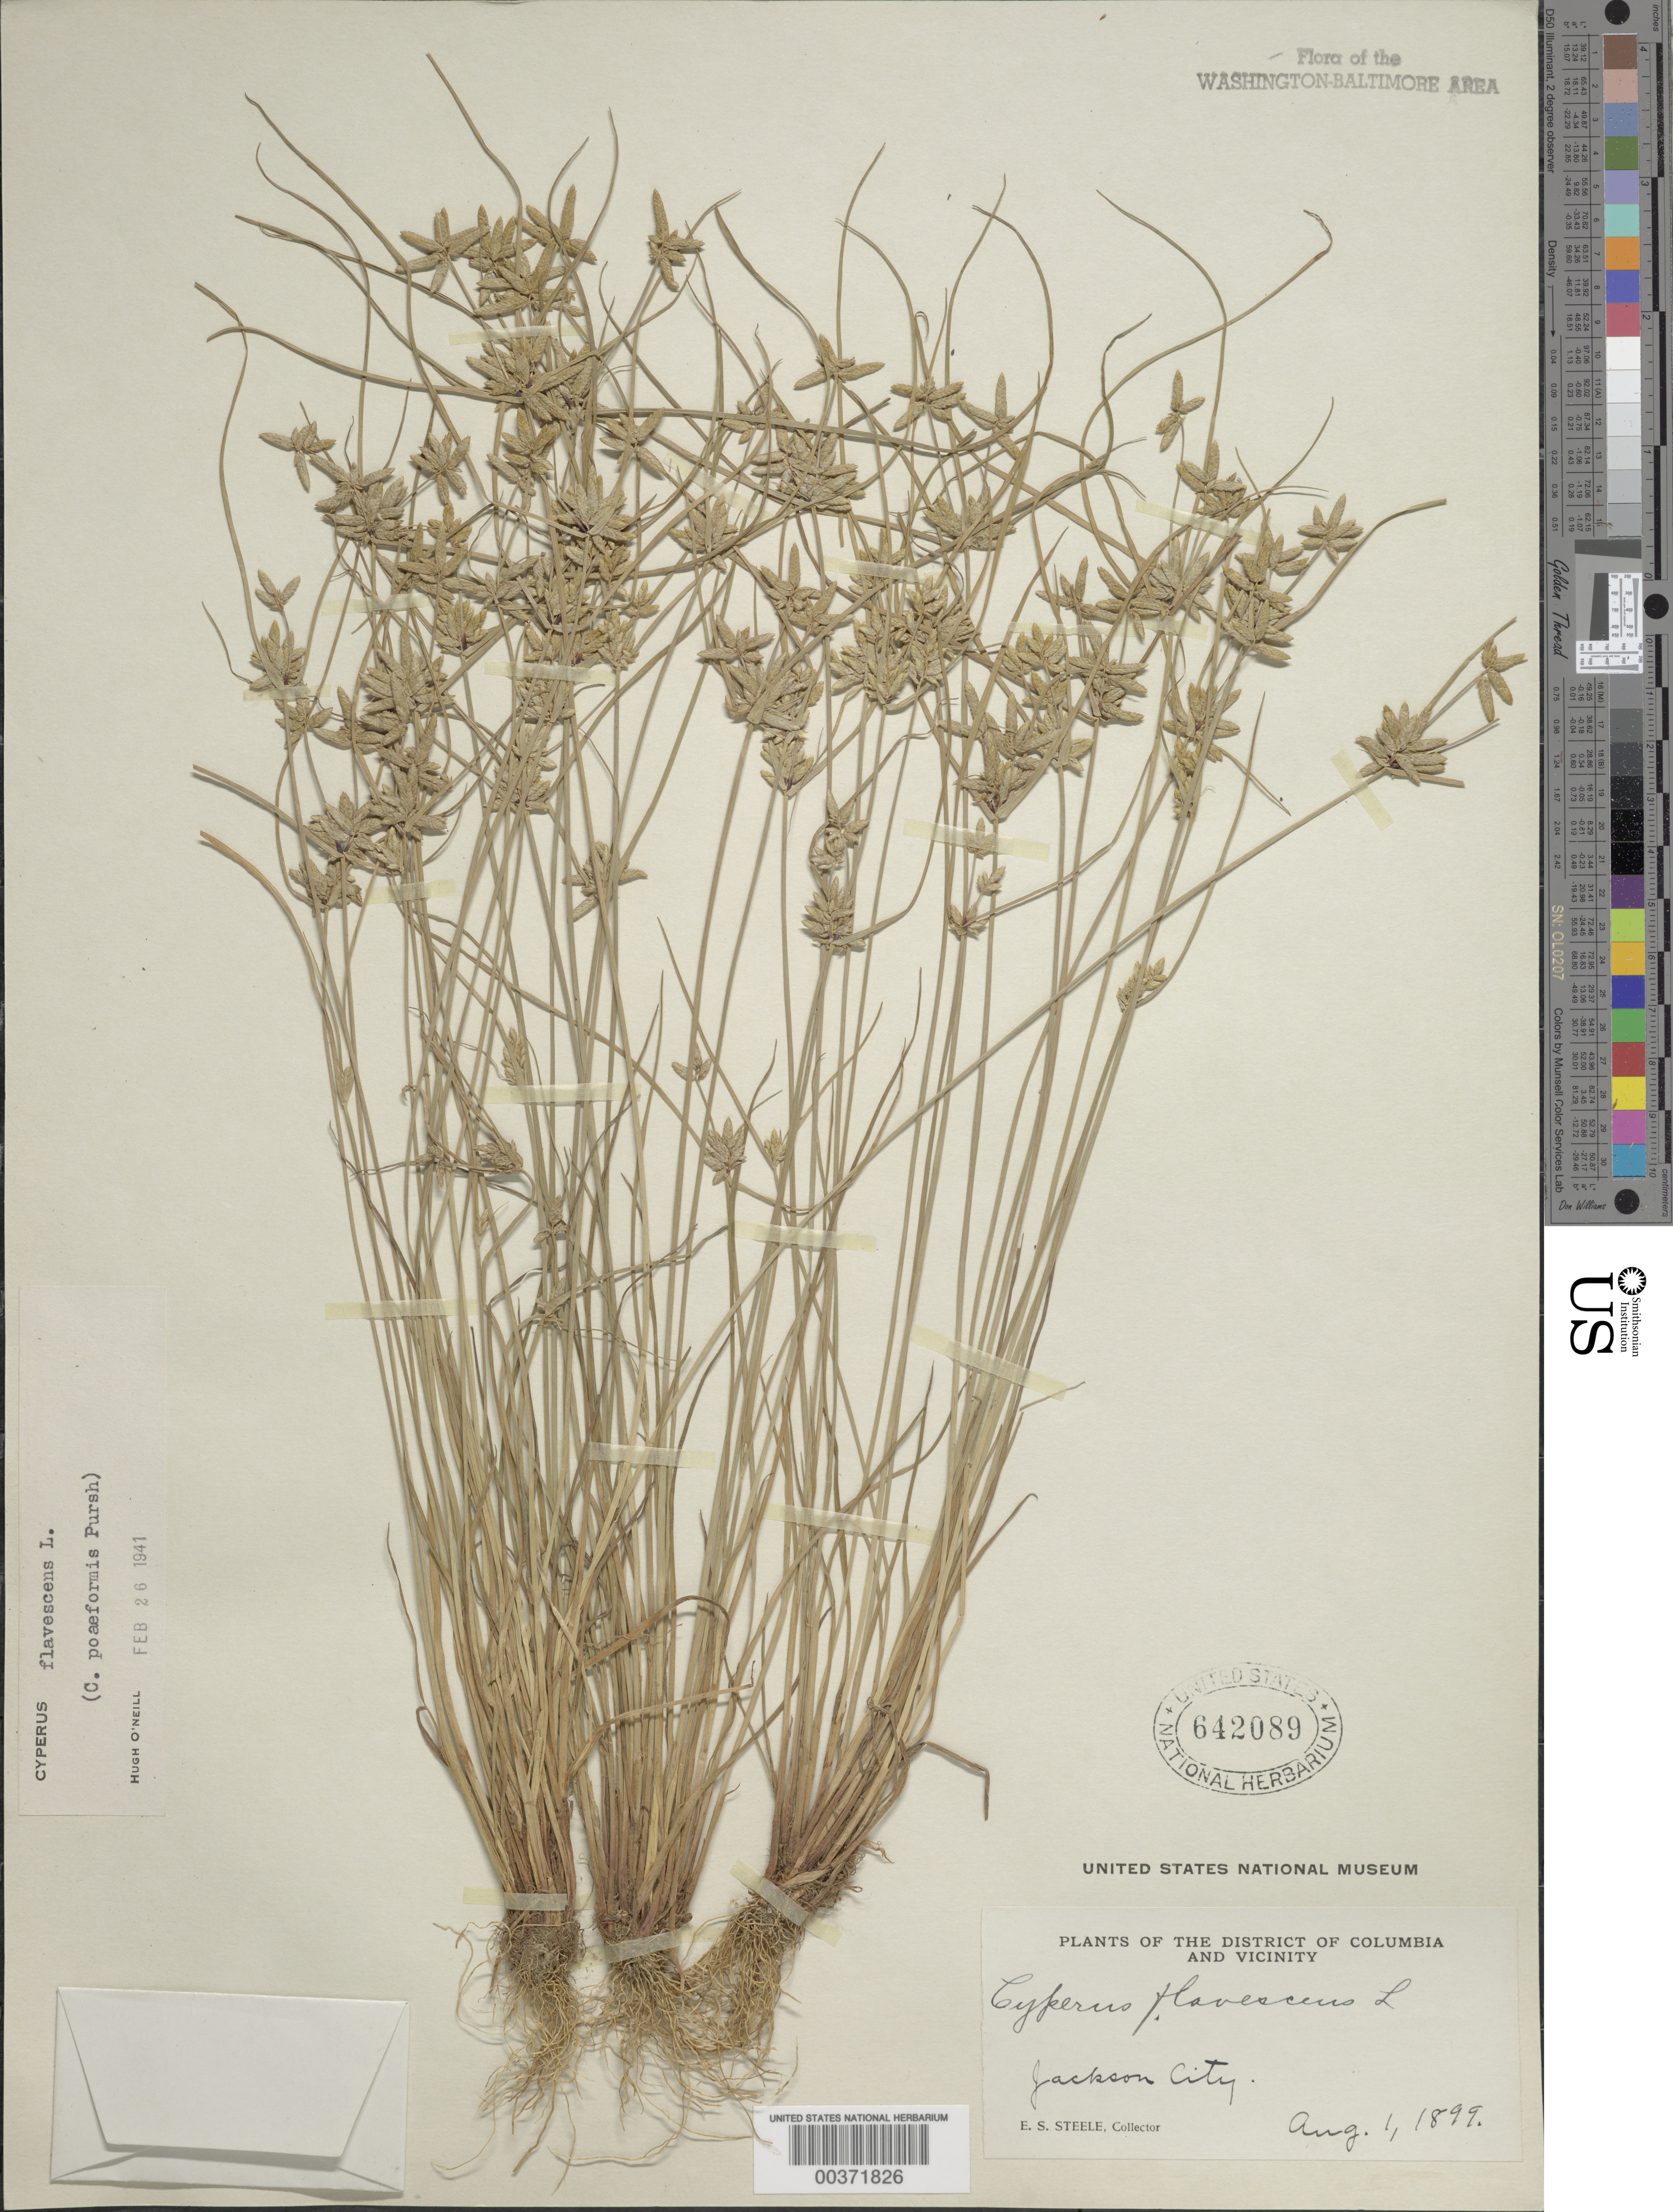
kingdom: Plantae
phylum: Tracheophyta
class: Liliopsida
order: Poales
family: Cyperaceae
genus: Cyperus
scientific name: Cyperus flavescens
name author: L.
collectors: E. Steele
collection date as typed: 01 Aug 1899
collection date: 1899-08-01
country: United States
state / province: Virginia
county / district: Arlington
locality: Jackson City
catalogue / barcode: US 642089